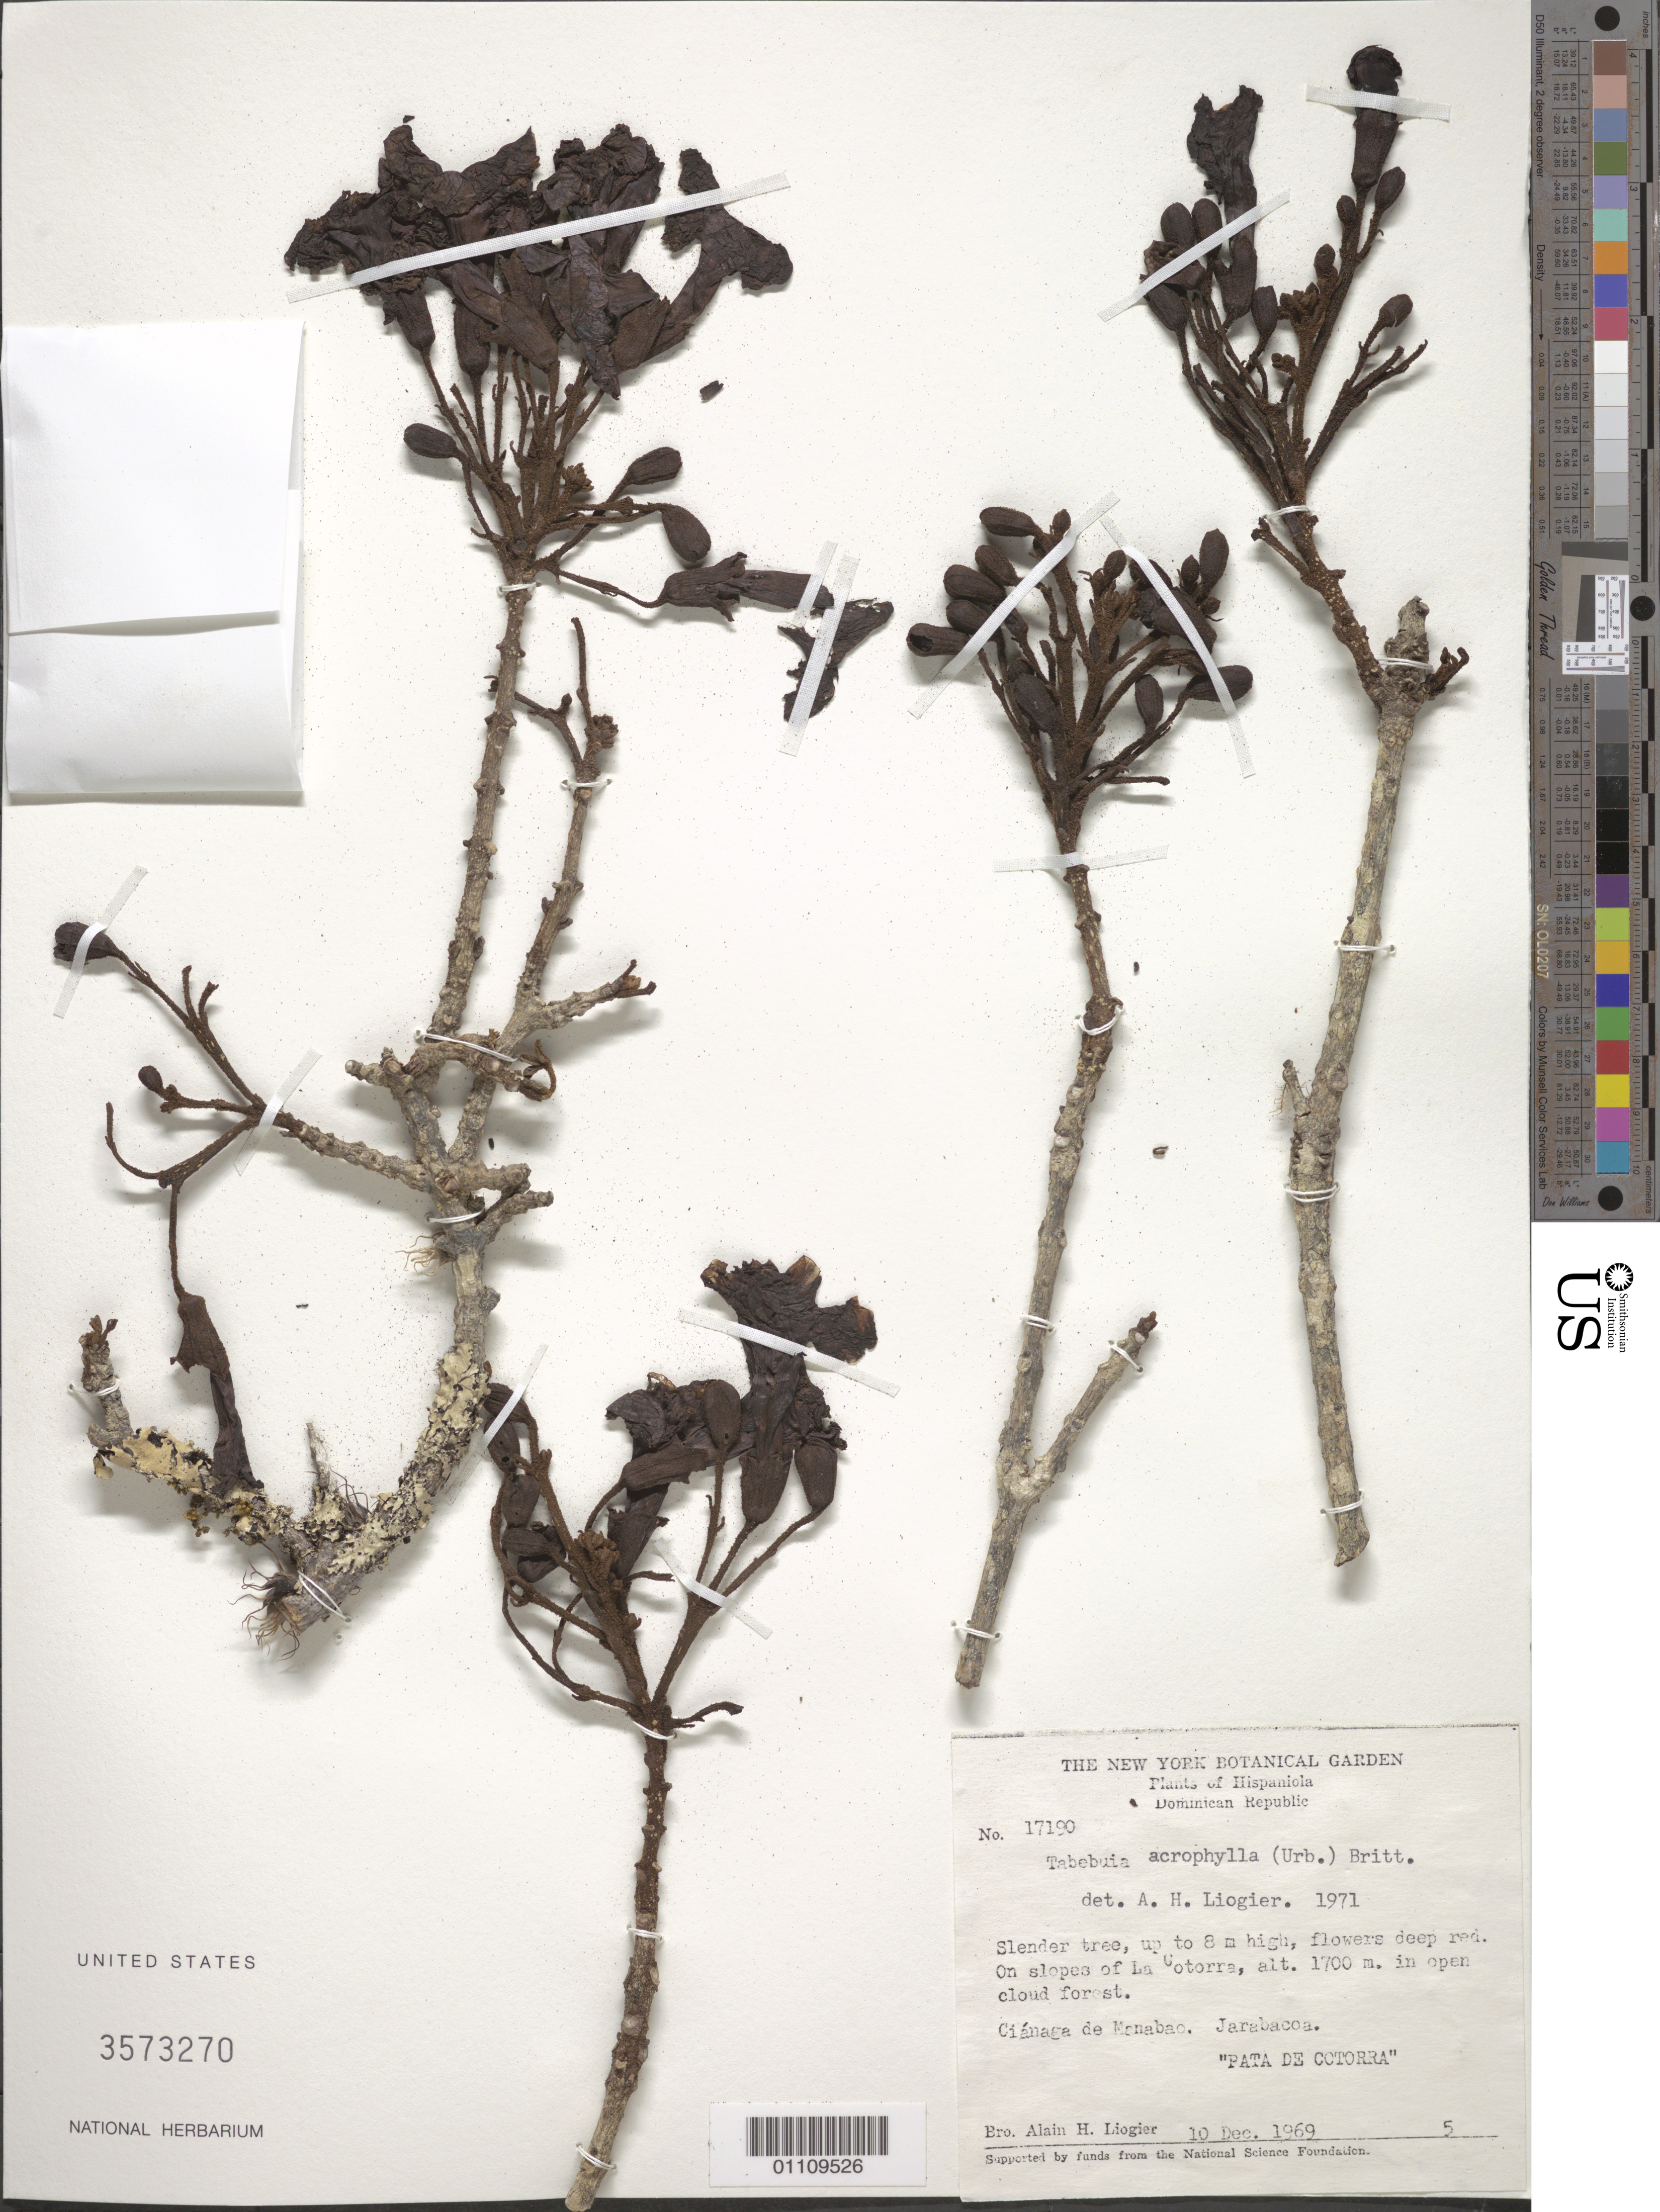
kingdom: Plantae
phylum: Tracheophyta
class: Magnoliopsida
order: Lamiales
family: Bignoniaceae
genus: Tabebuia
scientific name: Tabebuia acrophylla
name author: (Urb.) Britton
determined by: Liogier, Alain H.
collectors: A. H. Liogier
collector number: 17190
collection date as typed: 10 Dec 1969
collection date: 1969-12-10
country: Dominican Republic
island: Hispaniola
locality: Ciánaga de Manabao, Jarabacoa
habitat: In open cloud forest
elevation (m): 1700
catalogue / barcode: US 3573270